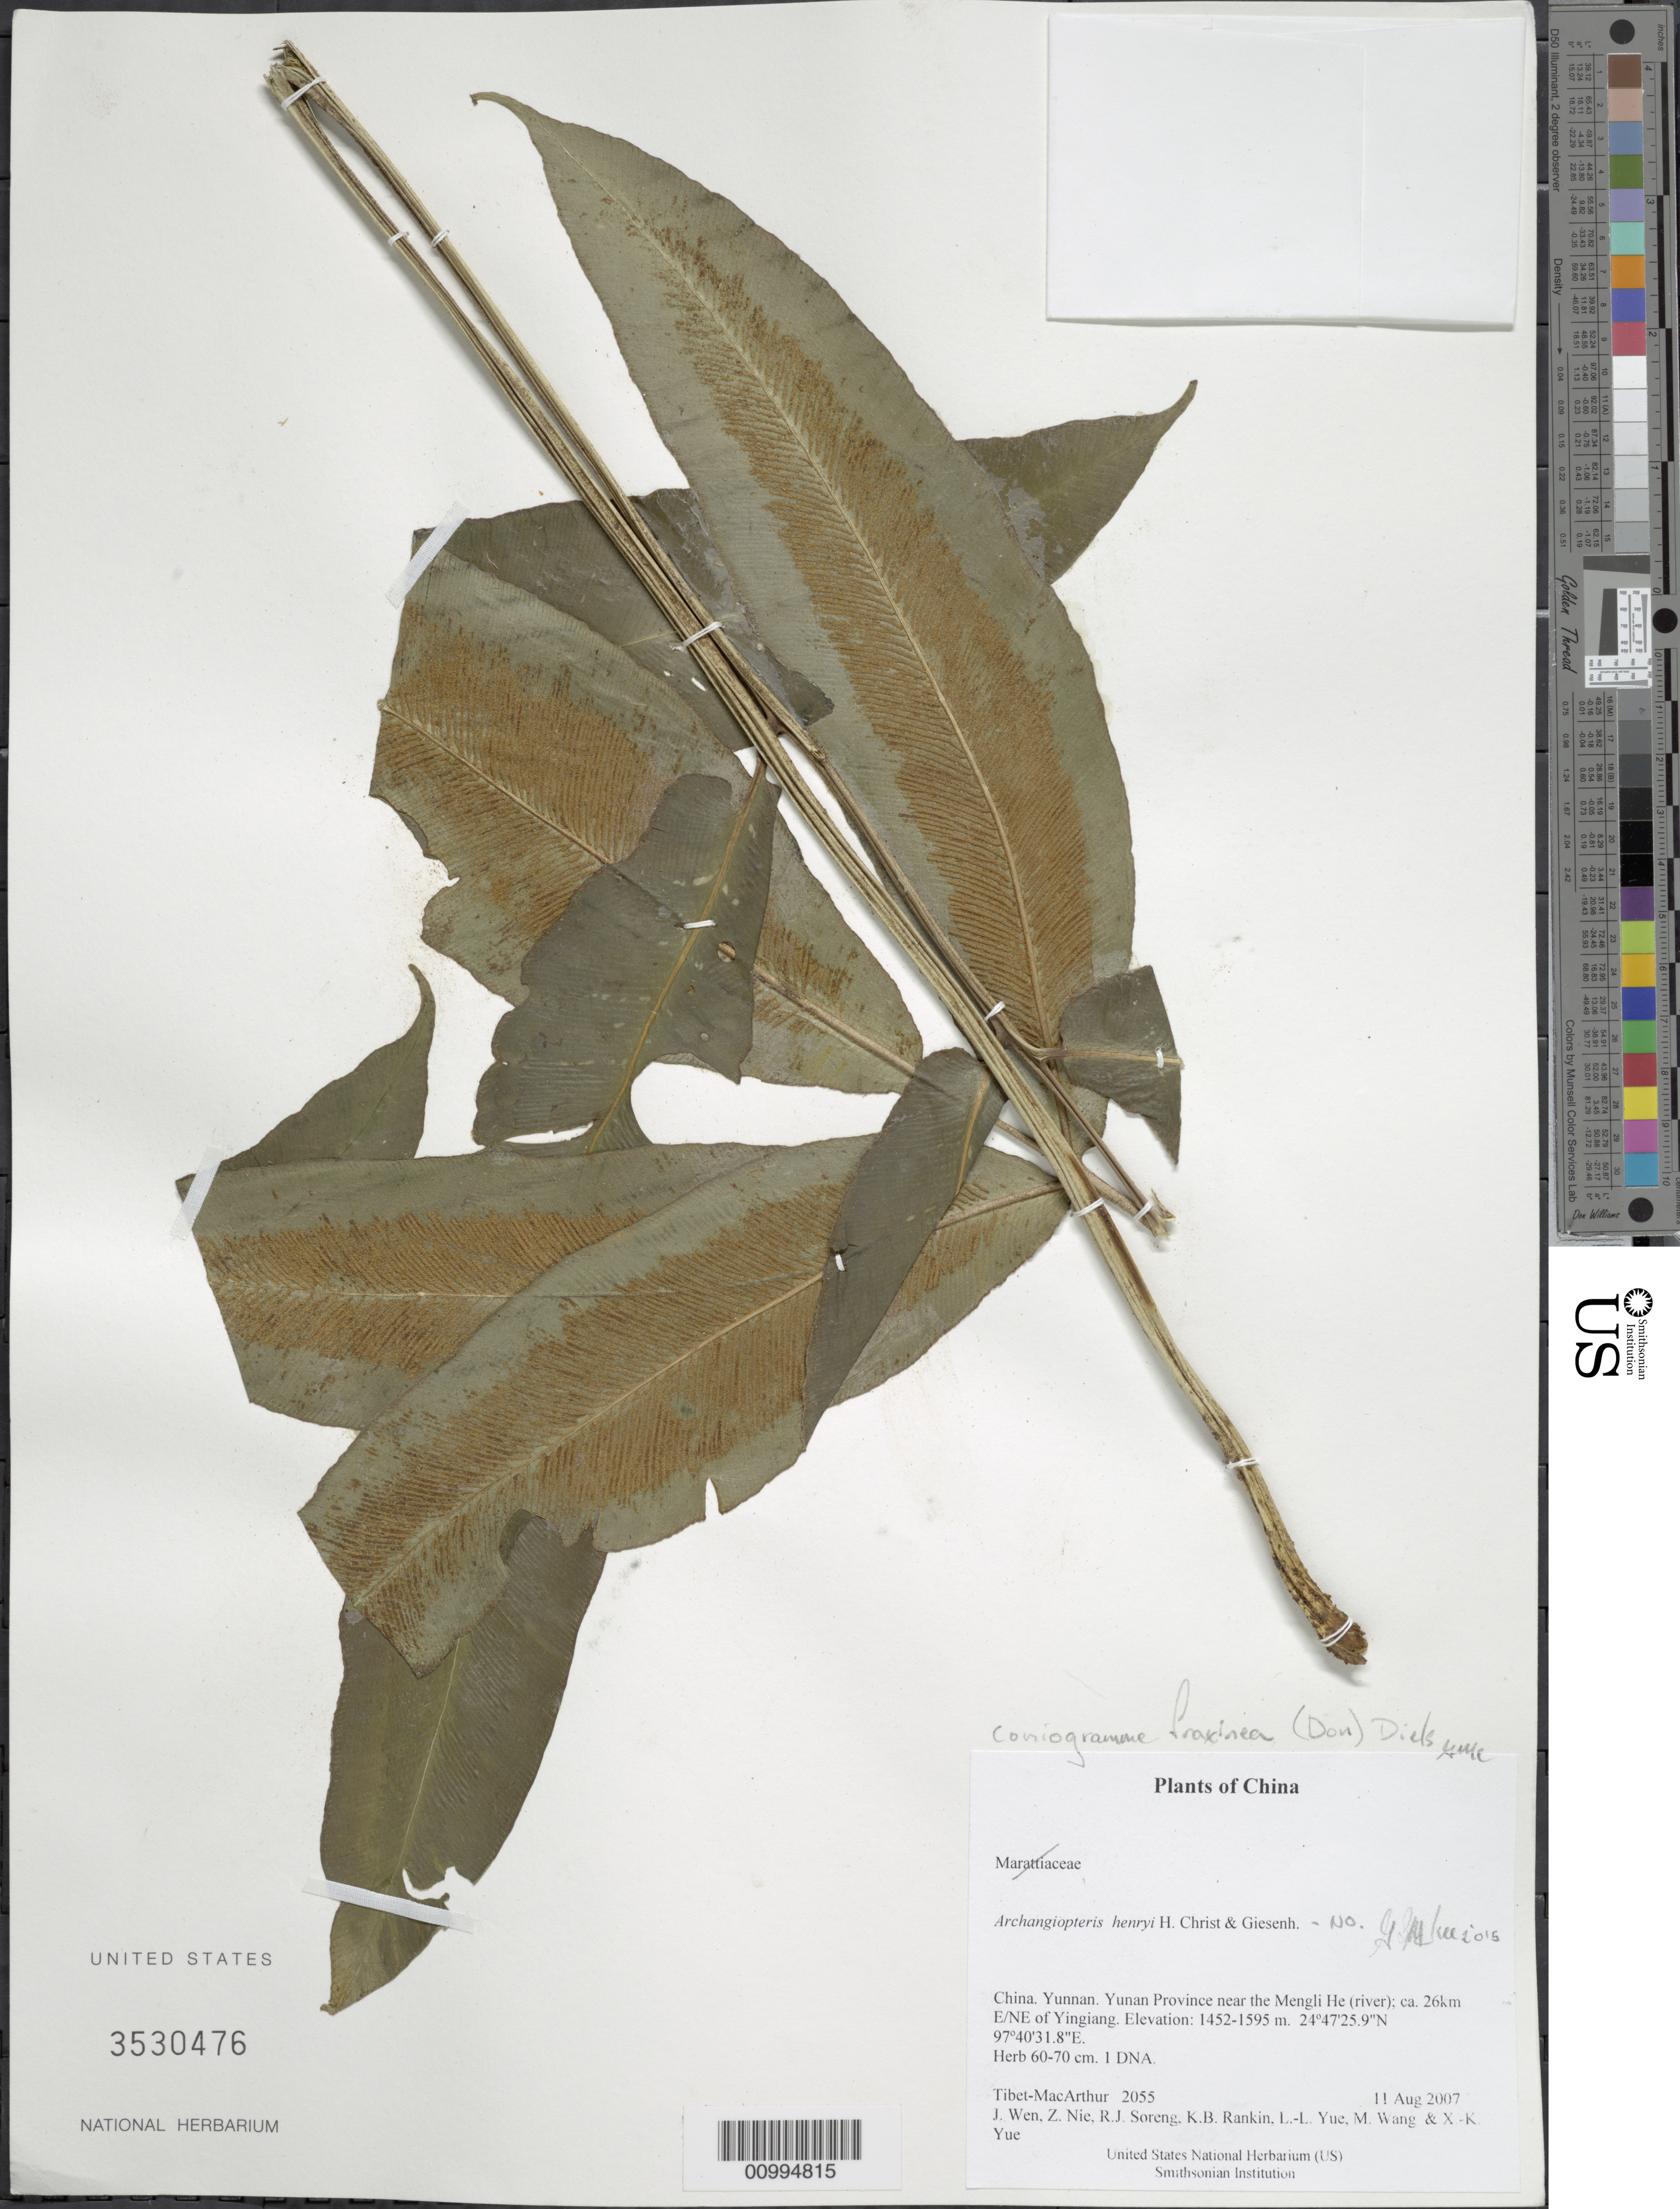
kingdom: Plantae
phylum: Tracheophyta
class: Polypodiopsida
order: Polypodiales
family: Pteridaceae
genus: Coniogramme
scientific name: Coniogramme fraxinea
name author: (D. Don) Diels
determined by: McKee, G. S., (US), NMNH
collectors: Tibet-MacArthur, J. Wen, Z. Nie, R. J. Soreng, K. Rankin, L. Yue, M. Wang & X. Yue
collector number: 2055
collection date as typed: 11 Aug 2007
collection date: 2007-08-11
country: China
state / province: Yunnan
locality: Yunan Province near the Mengli He (river); ca. 26km E/NE of Yingiang.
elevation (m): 1452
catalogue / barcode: US 3530476